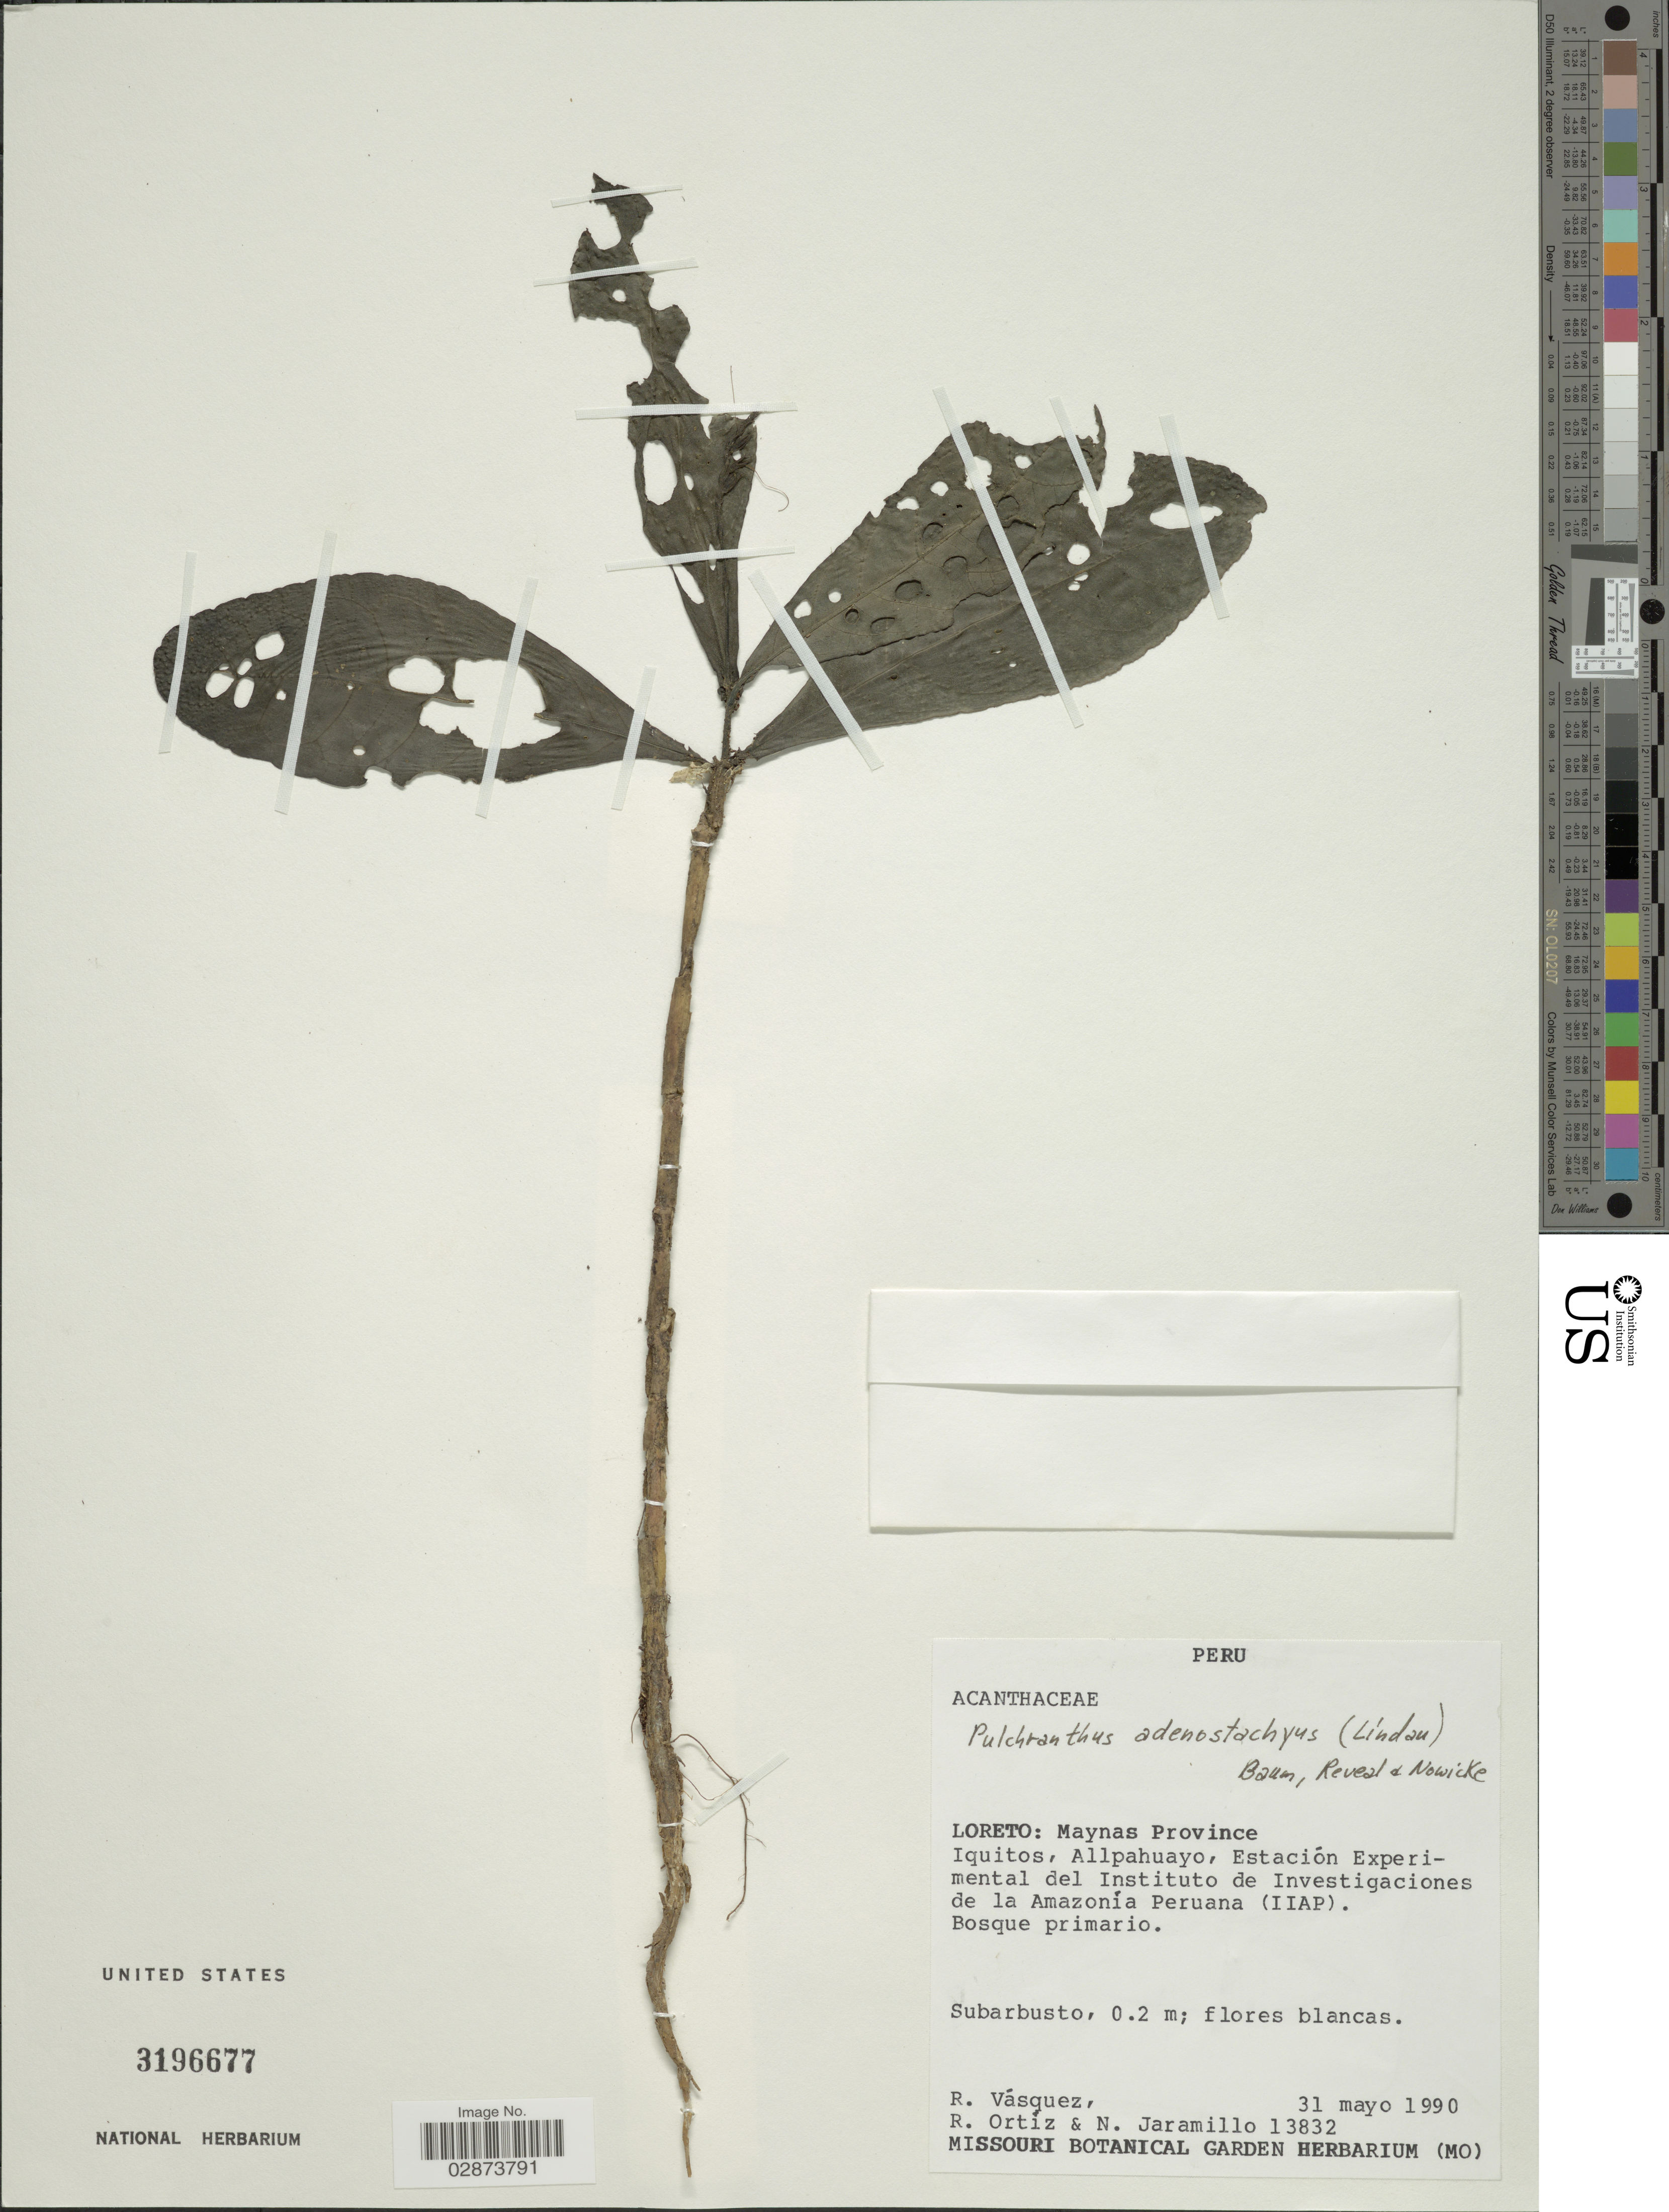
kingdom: Plantae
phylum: Tracheophyta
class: Magnoliopsida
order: Lamiales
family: Acanthaceae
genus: Pulchranthus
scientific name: Pulchranthus adenostachyus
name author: (Lindau) V.M. Baum et al.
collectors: R. Vásquez, R. Ortíz & N. Jaramillo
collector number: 13832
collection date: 1990-05-31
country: Peru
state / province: Loreto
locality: Maynas Province. Iquitpos, Allpahuayo, Estación Experimental del Instituto de Investigaciones de la Amazonía Peruana (IIAP).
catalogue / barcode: US 3196677